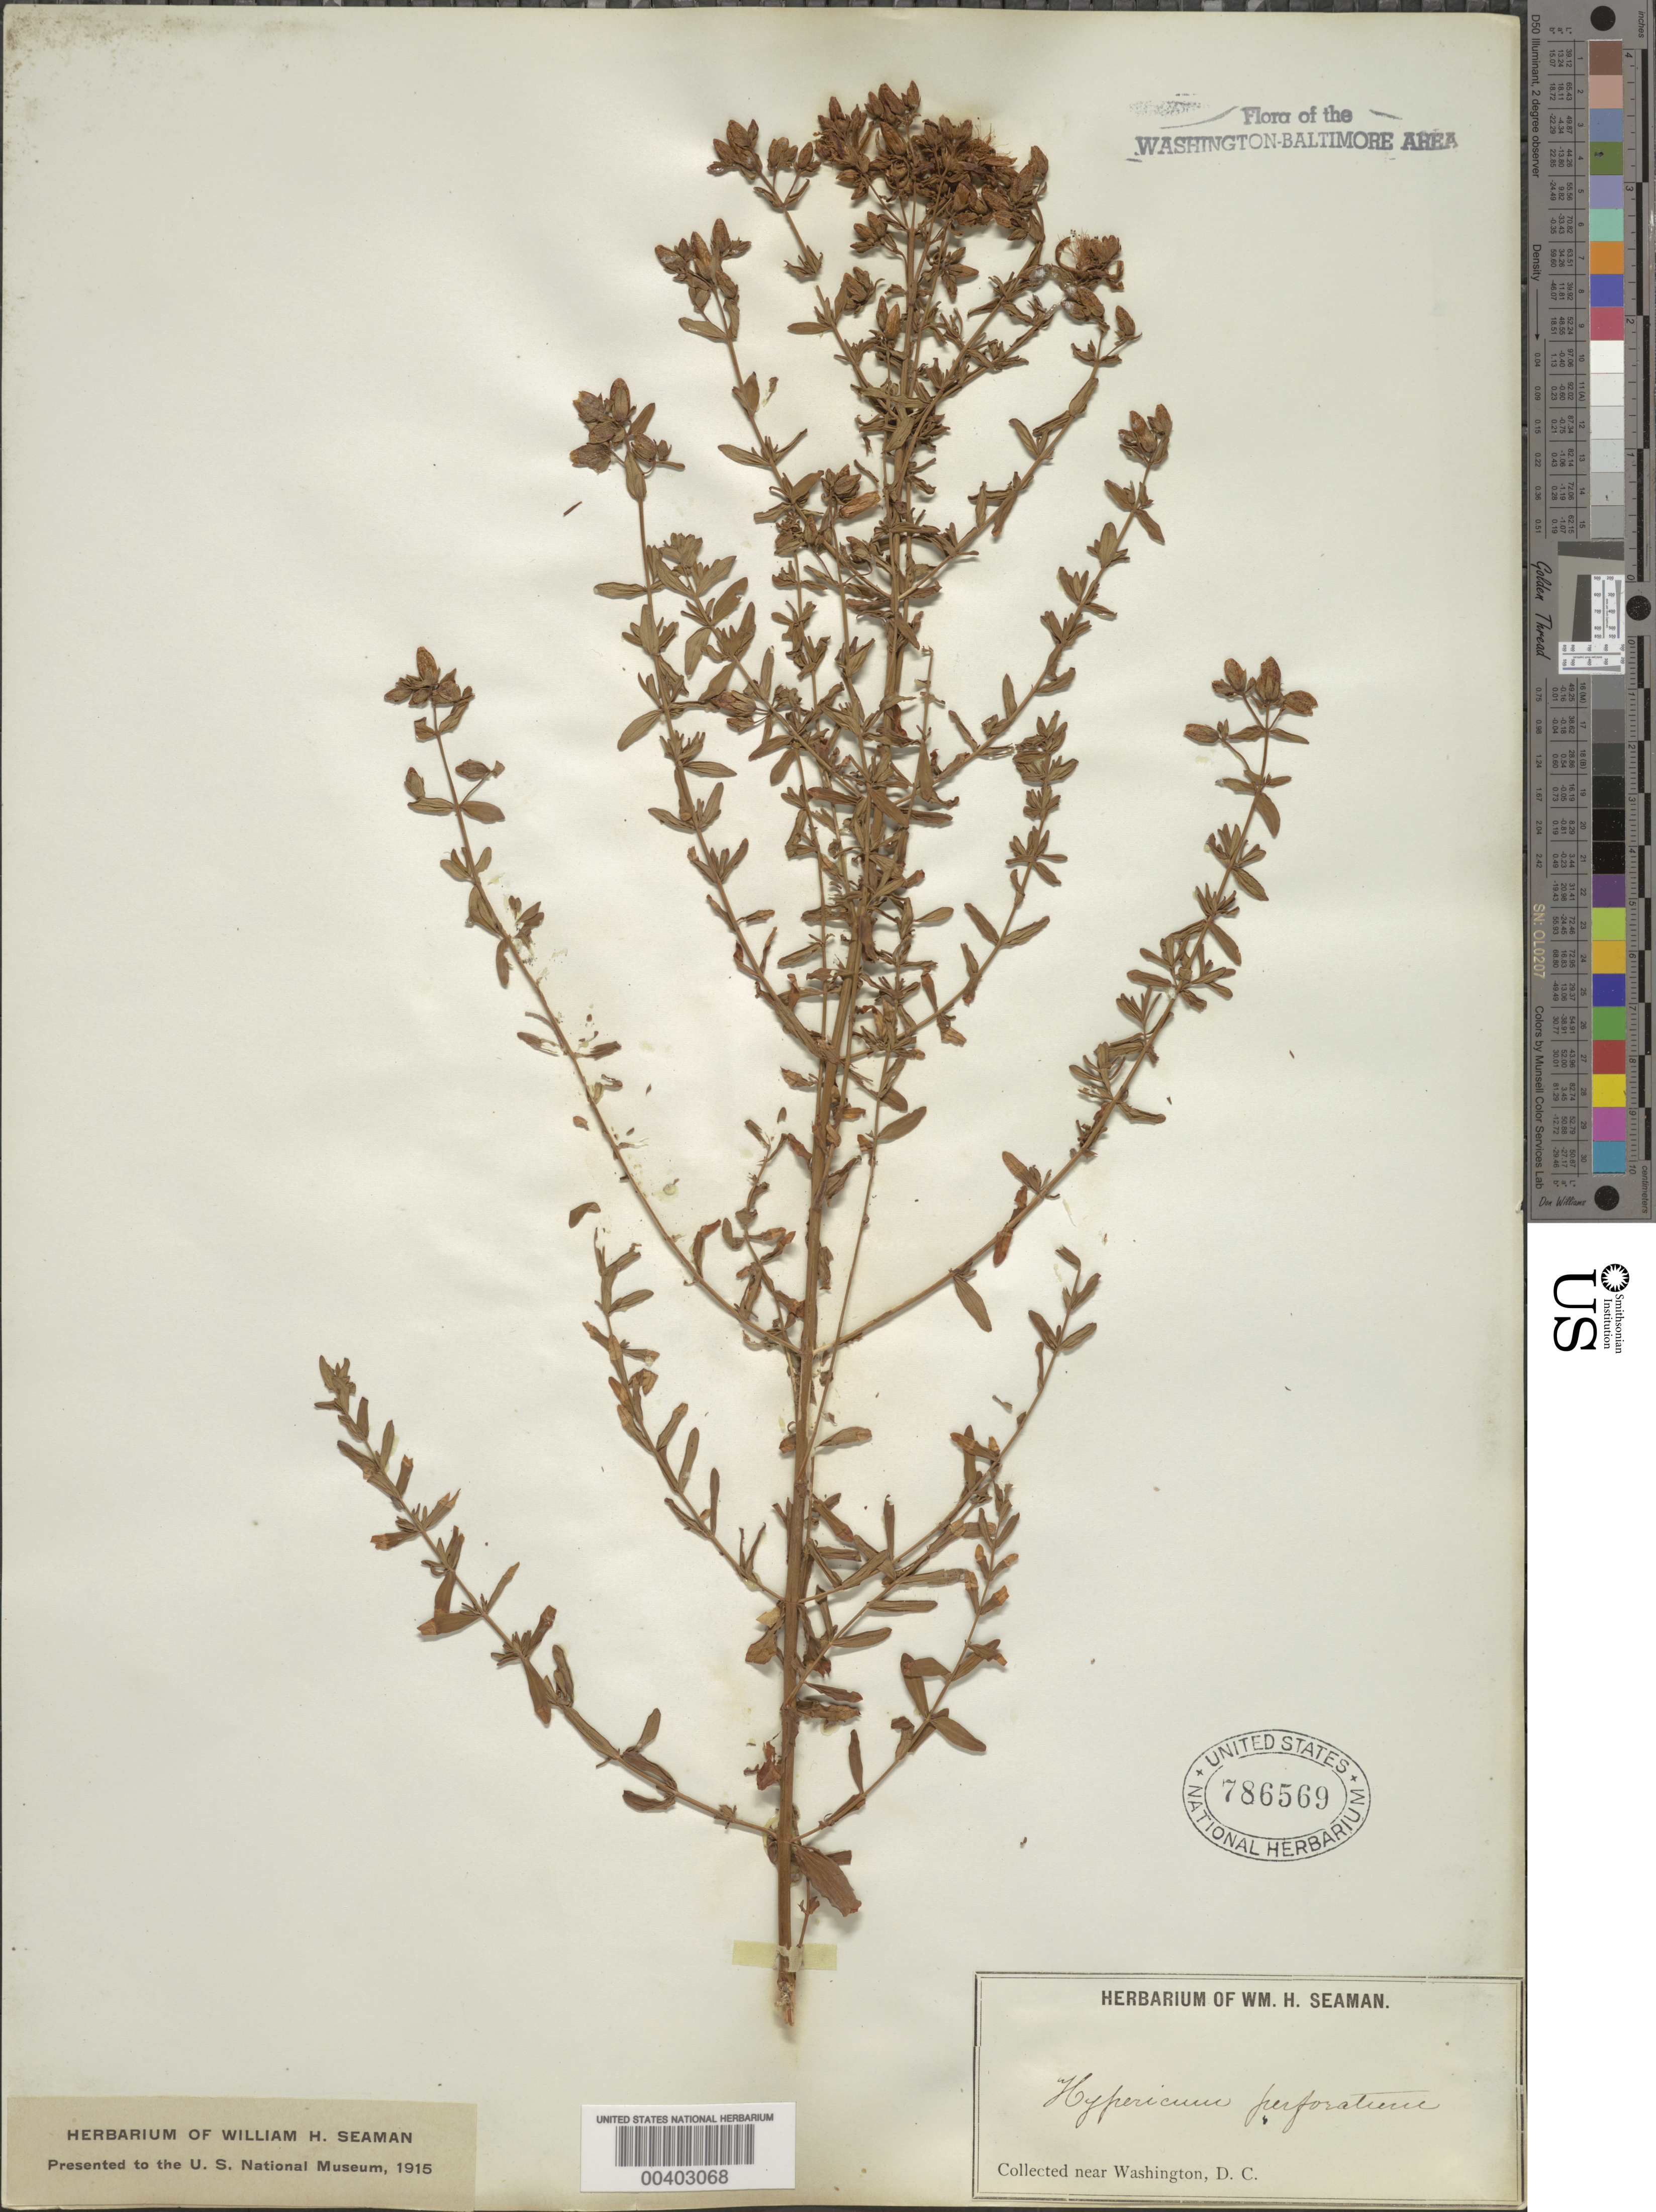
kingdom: Plantae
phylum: Tracheophyta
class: Magnoliopsida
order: Malpighiales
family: Hypericaceae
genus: Hypericum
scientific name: Hypericum perforatum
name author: L.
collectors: W. Seaman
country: United States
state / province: District of Columbia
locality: Washington DC Area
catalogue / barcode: US 786569